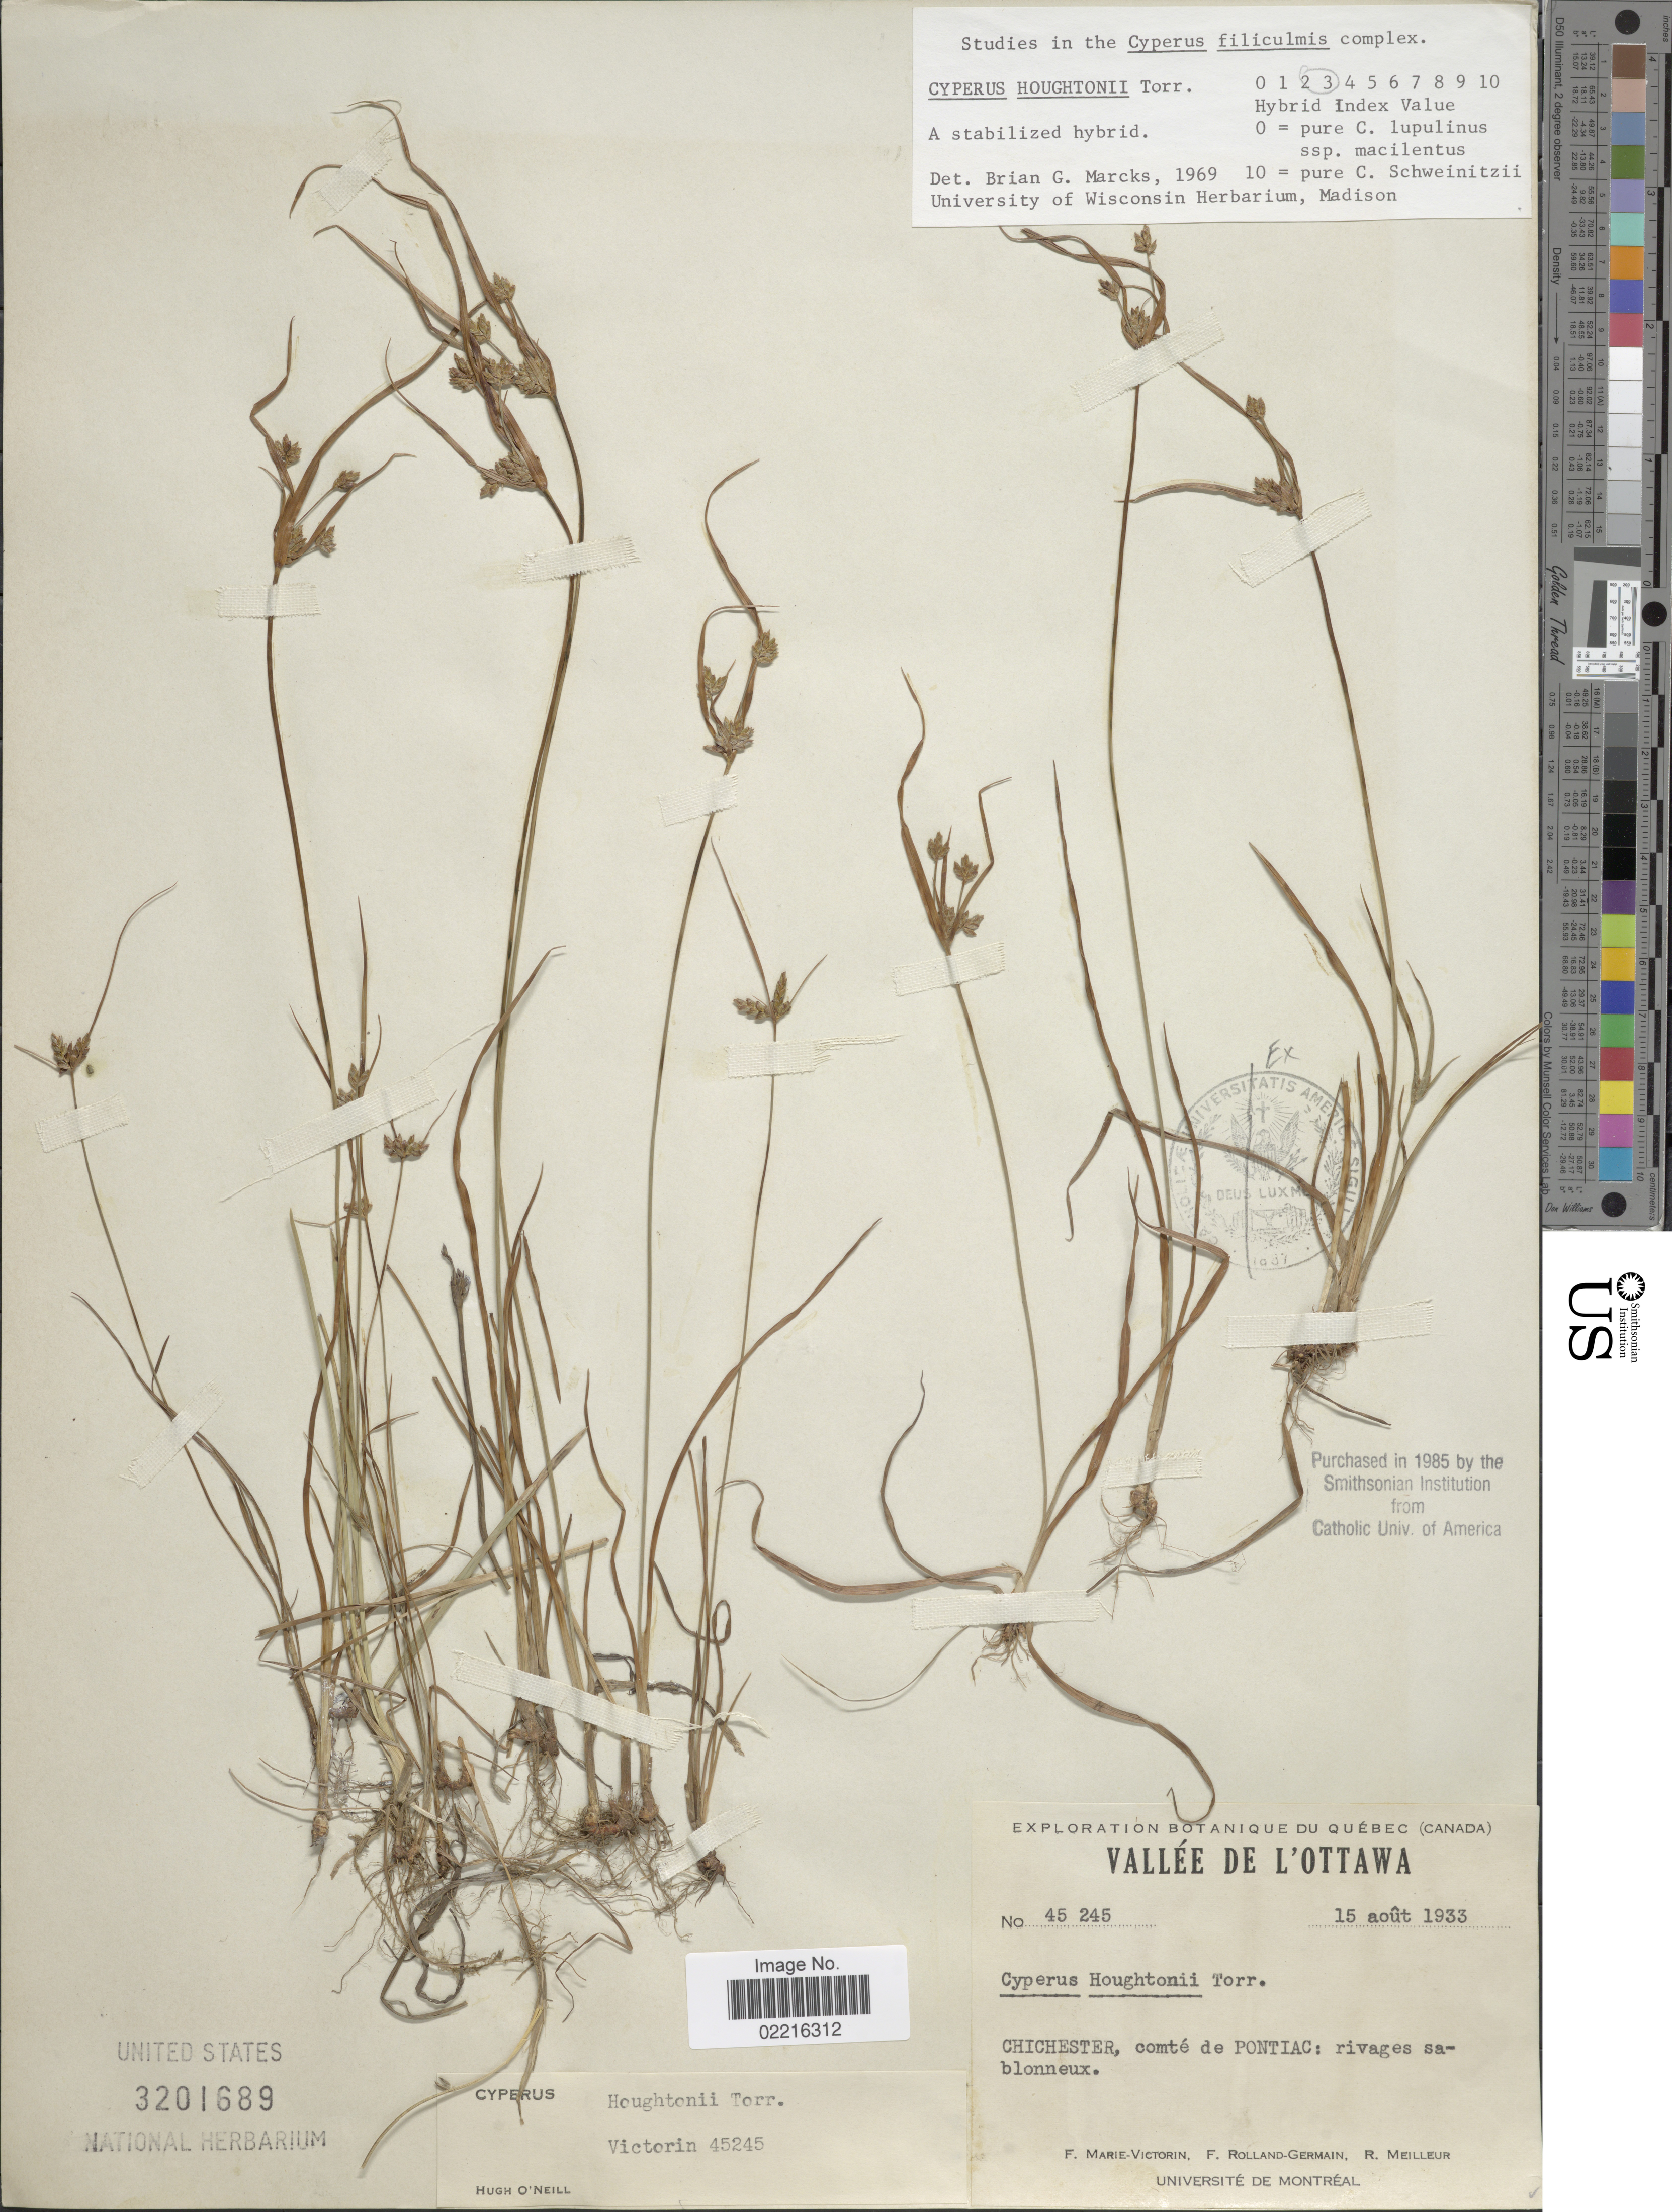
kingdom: Plantae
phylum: Tracheophyta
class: Liliopsida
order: Poales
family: Cyperaceae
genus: Cyperus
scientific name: Cyperus houghtonii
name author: Torr.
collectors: F. Marie-Victorin, Rolland-Germain & R. Meilleur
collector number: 45245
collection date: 1933-08-15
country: Canada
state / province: Quebec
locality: Vallee de L. Ottawa, Chichester, comte de Pontiac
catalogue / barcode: US 3201689